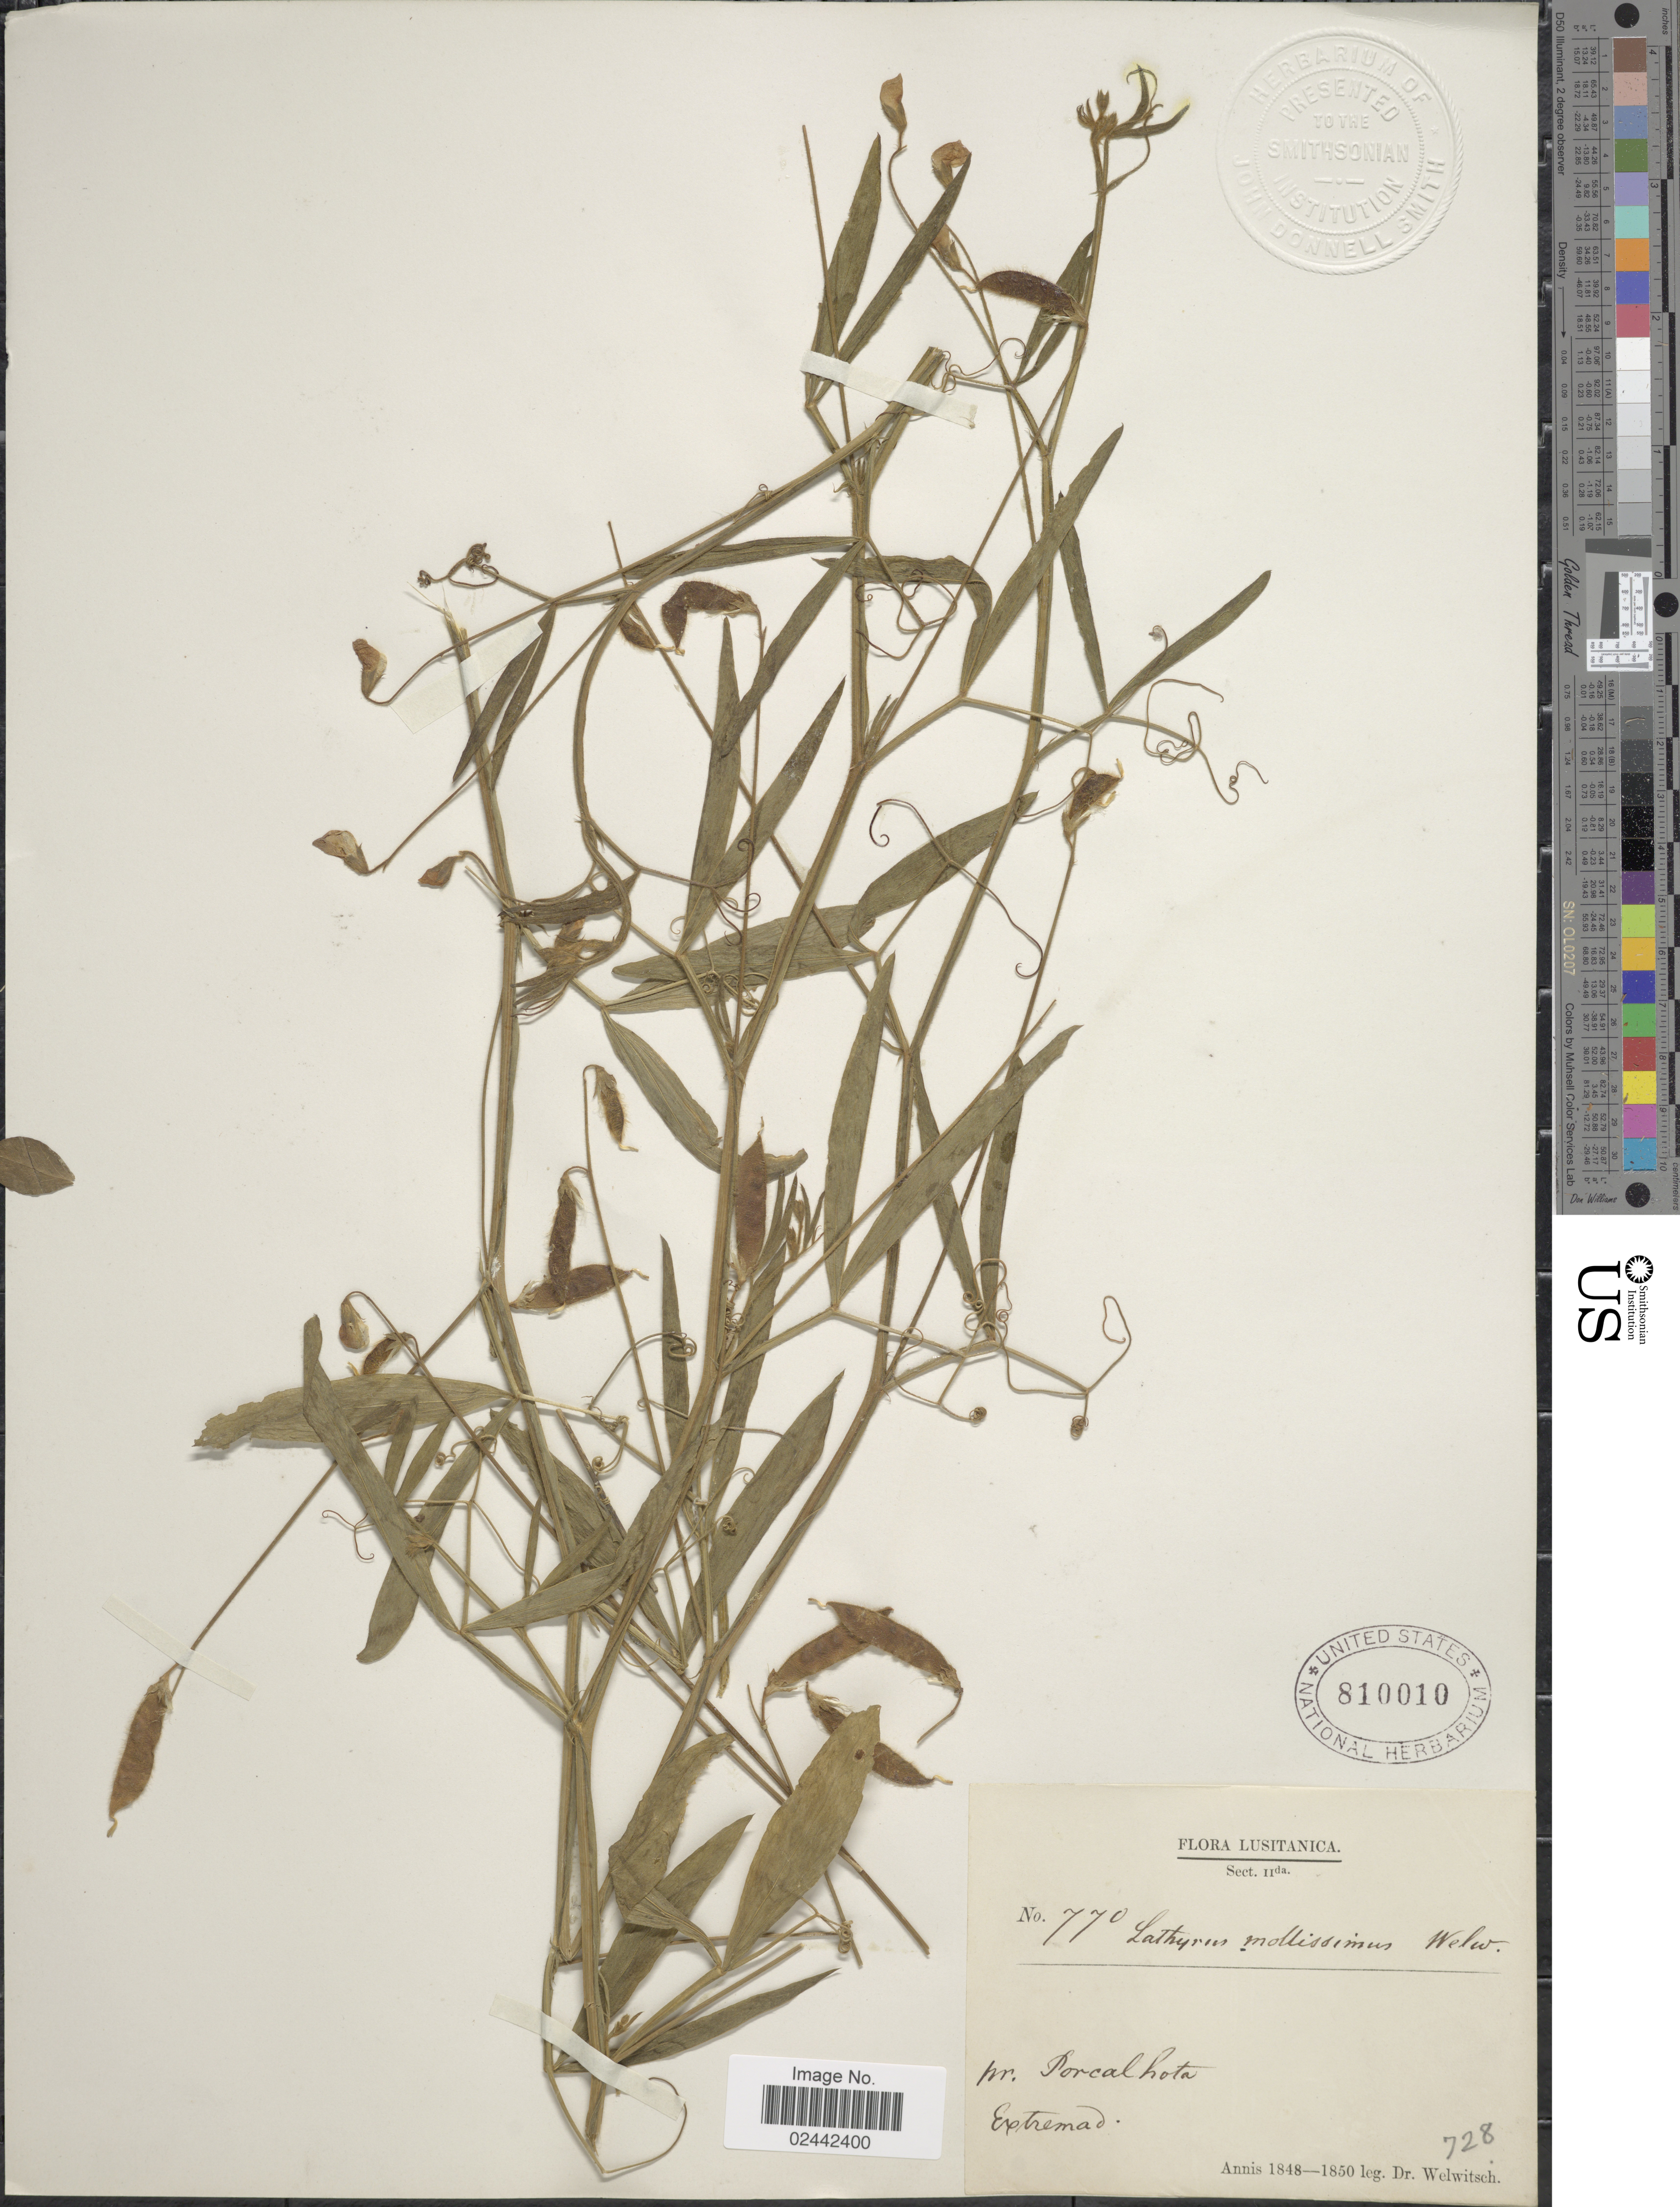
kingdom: Plantae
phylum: Tracheophyta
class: Magnoliopsida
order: Fabales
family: Fabaceae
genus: Lathyrus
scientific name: Lathyrus mollissimus Welw. ined.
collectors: -. Welwitsch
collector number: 770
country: Portugal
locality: Lusitanica, pr. Porcalhota. extramad.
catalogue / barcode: US 810010